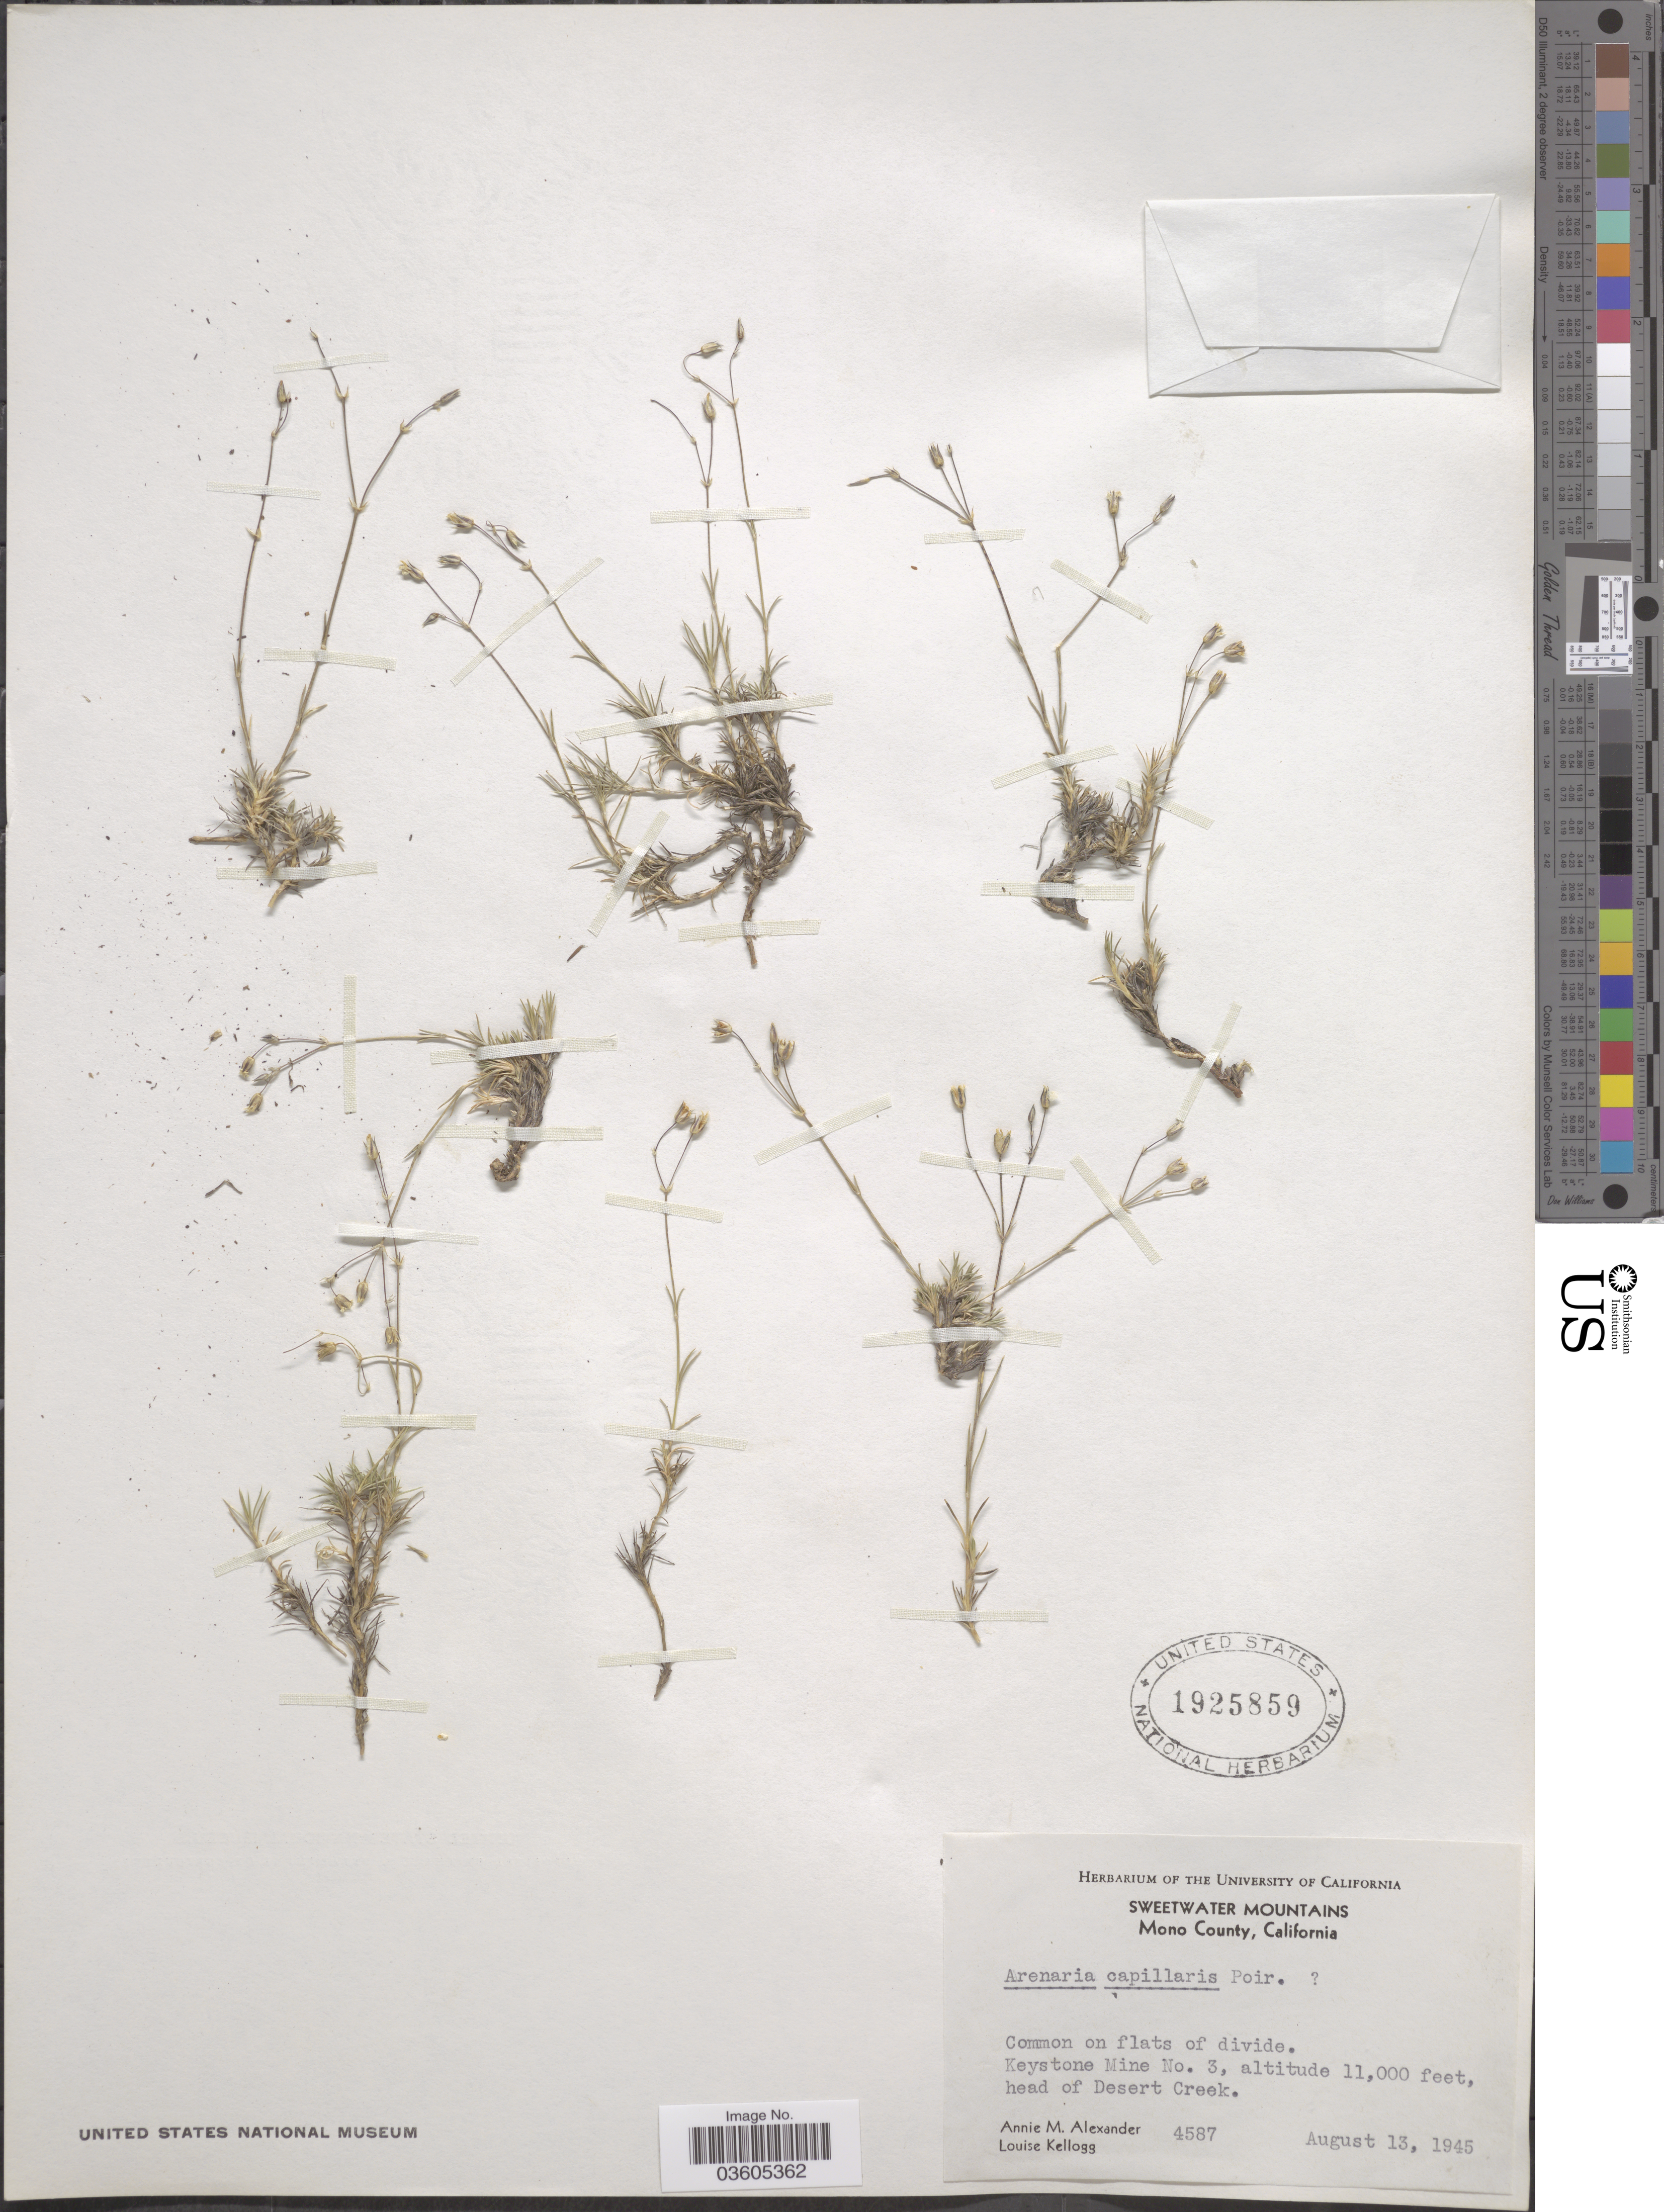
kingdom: Plantae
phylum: Tracheophyta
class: Magnoliopsida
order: Caryophyllales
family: Caryophyllaceae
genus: Eremogone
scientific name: Eremogone kingii var. glabrescens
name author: (S. Watson) Dorn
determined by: Strong, Mark T., (BOT), Smithsonian Institution - National Museum of Natural History (UNITED STATES)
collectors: A. M. Alexander & L. Kellogg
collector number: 4587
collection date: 1945-08-13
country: United States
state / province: California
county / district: Mono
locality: Sweetwater Mountains. Mono County. Keystone Mine No. 3, head of Desert Creek.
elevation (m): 3353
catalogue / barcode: US 1925859